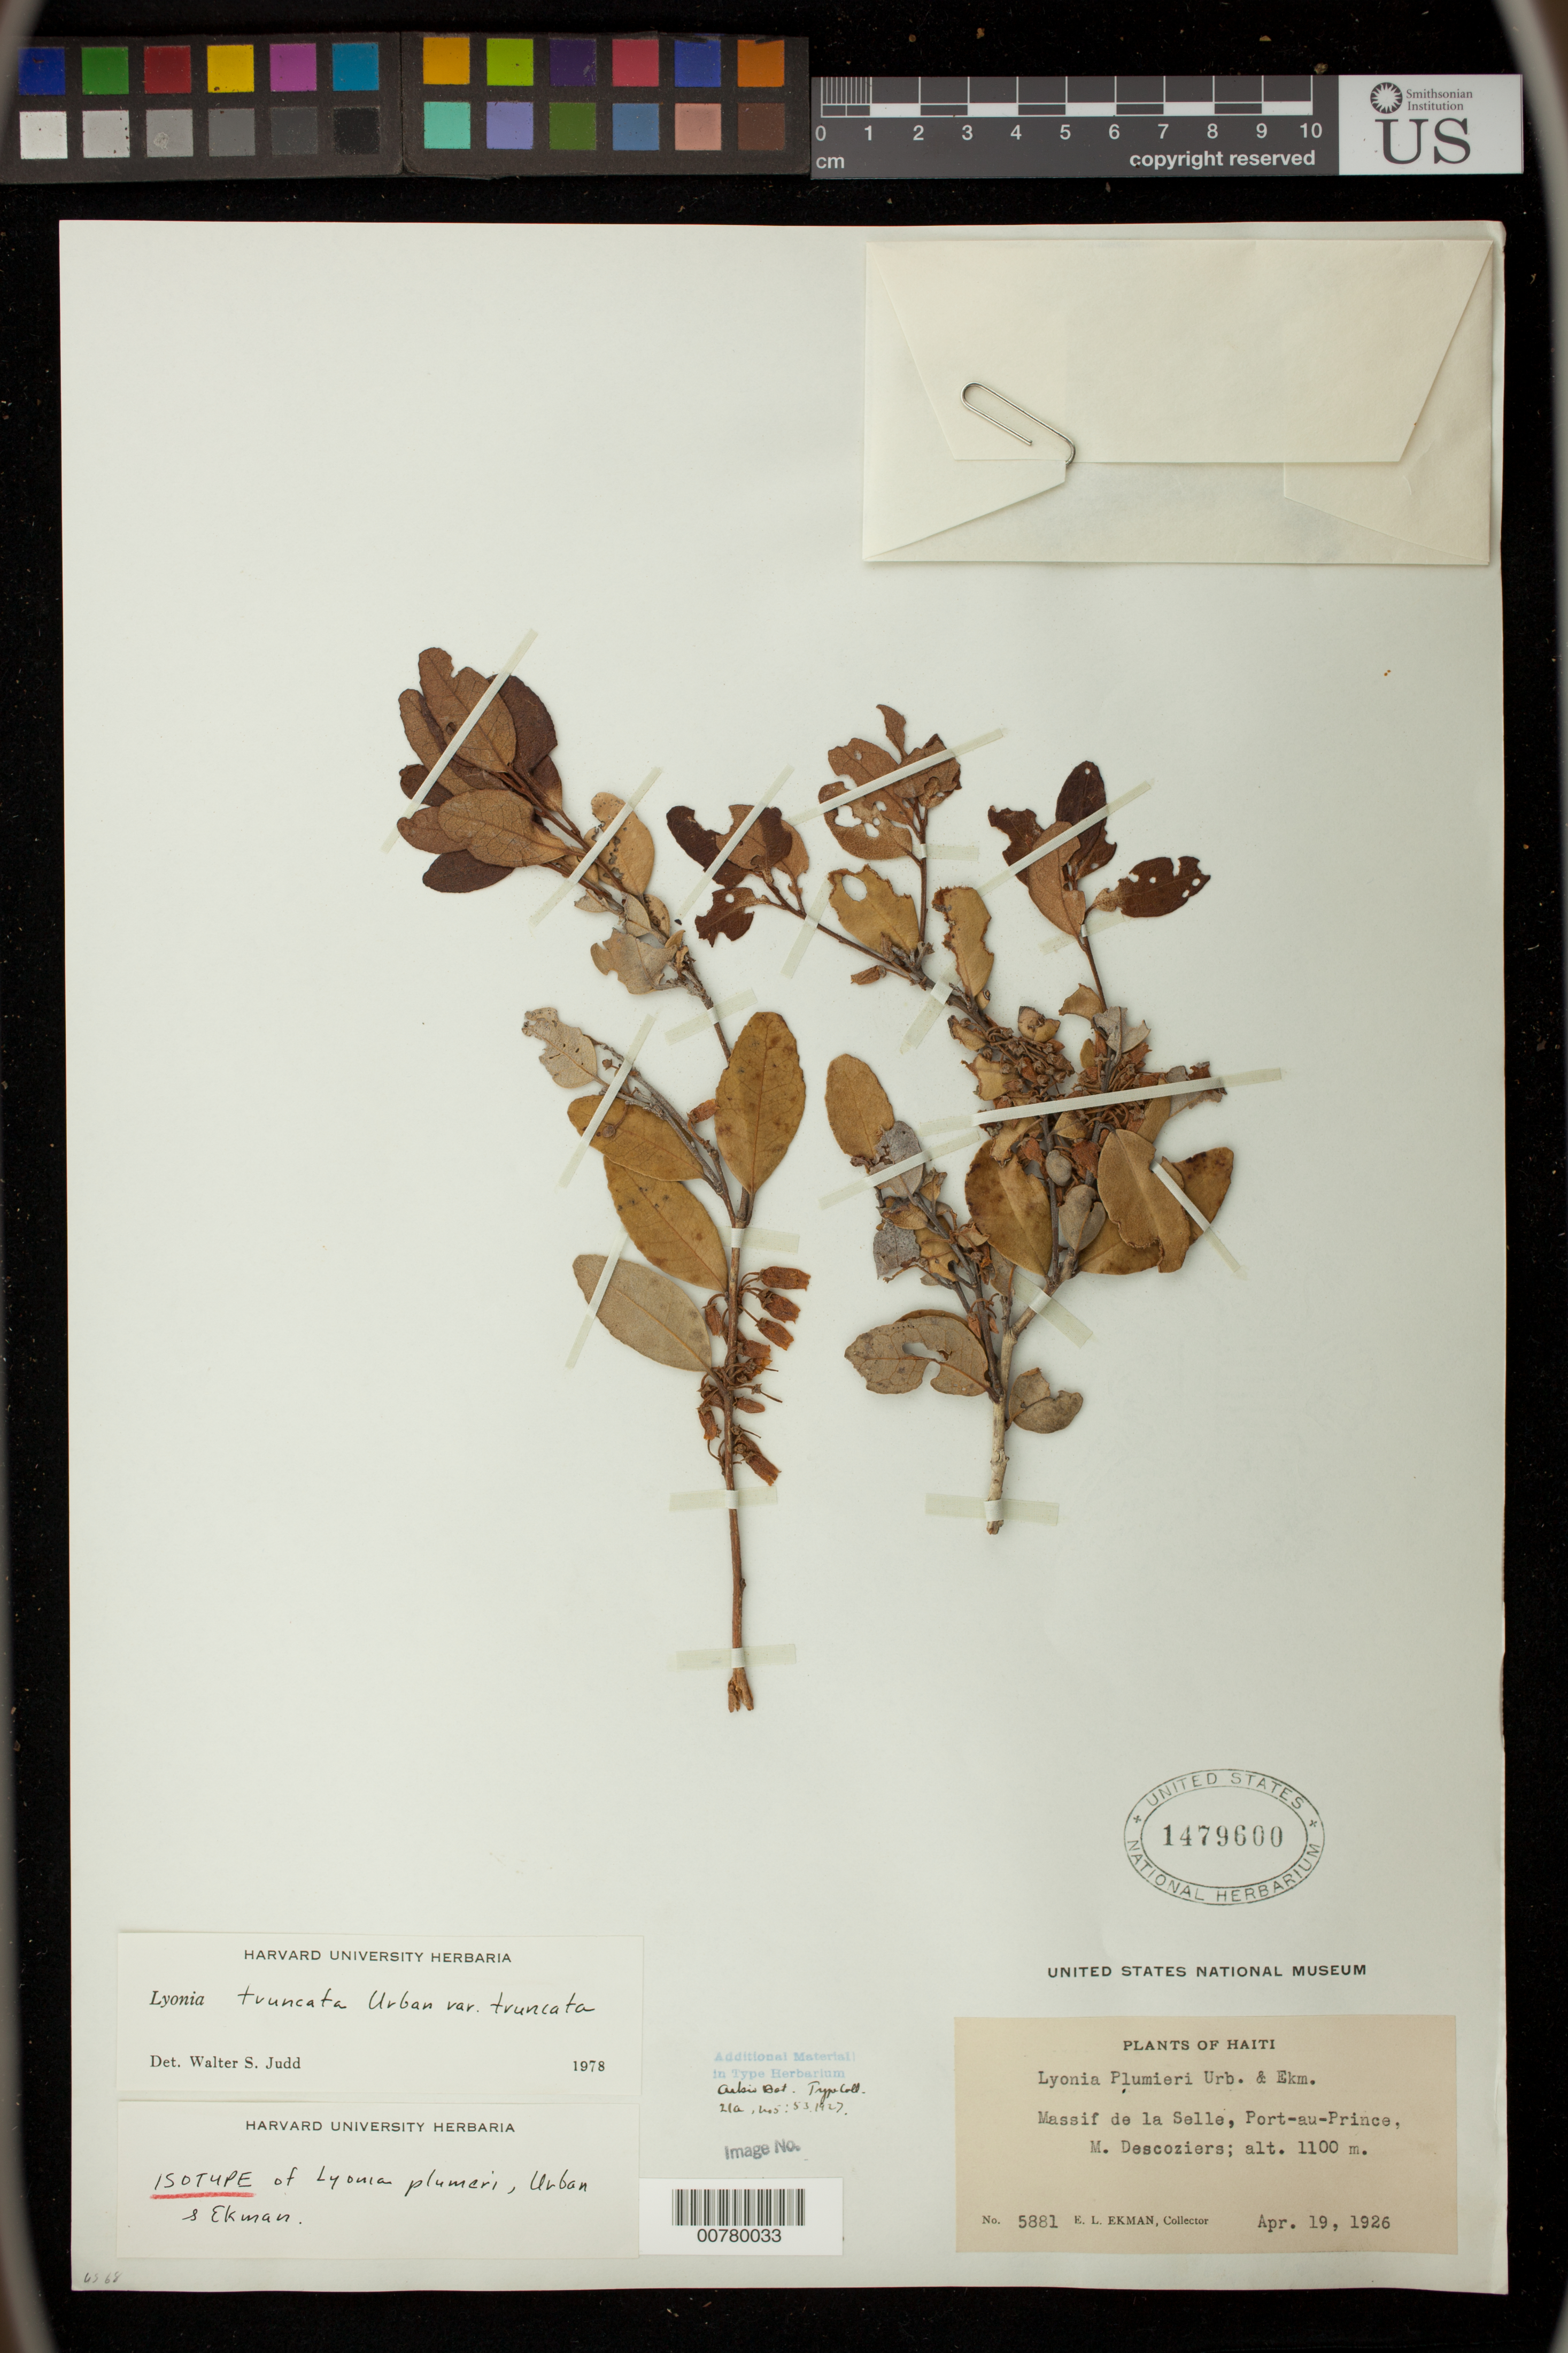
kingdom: Plantae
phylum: Tracheophyta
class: Magnoliopsida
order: Ericales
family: Ericaceae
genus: Lyonia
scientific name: Lyonia plumerii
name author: Urb. & Ekman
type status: Isotype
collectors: E. L. Ekman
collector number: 5881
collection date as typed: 19 Apr 1926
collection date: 1926-04-19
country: Haiti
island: Hispaniola Island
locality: Morne de La Selle, prope Port-au-Prince in Crete-a-Piquants ad des Roziers.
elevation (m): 1100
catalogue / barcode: US 1479600